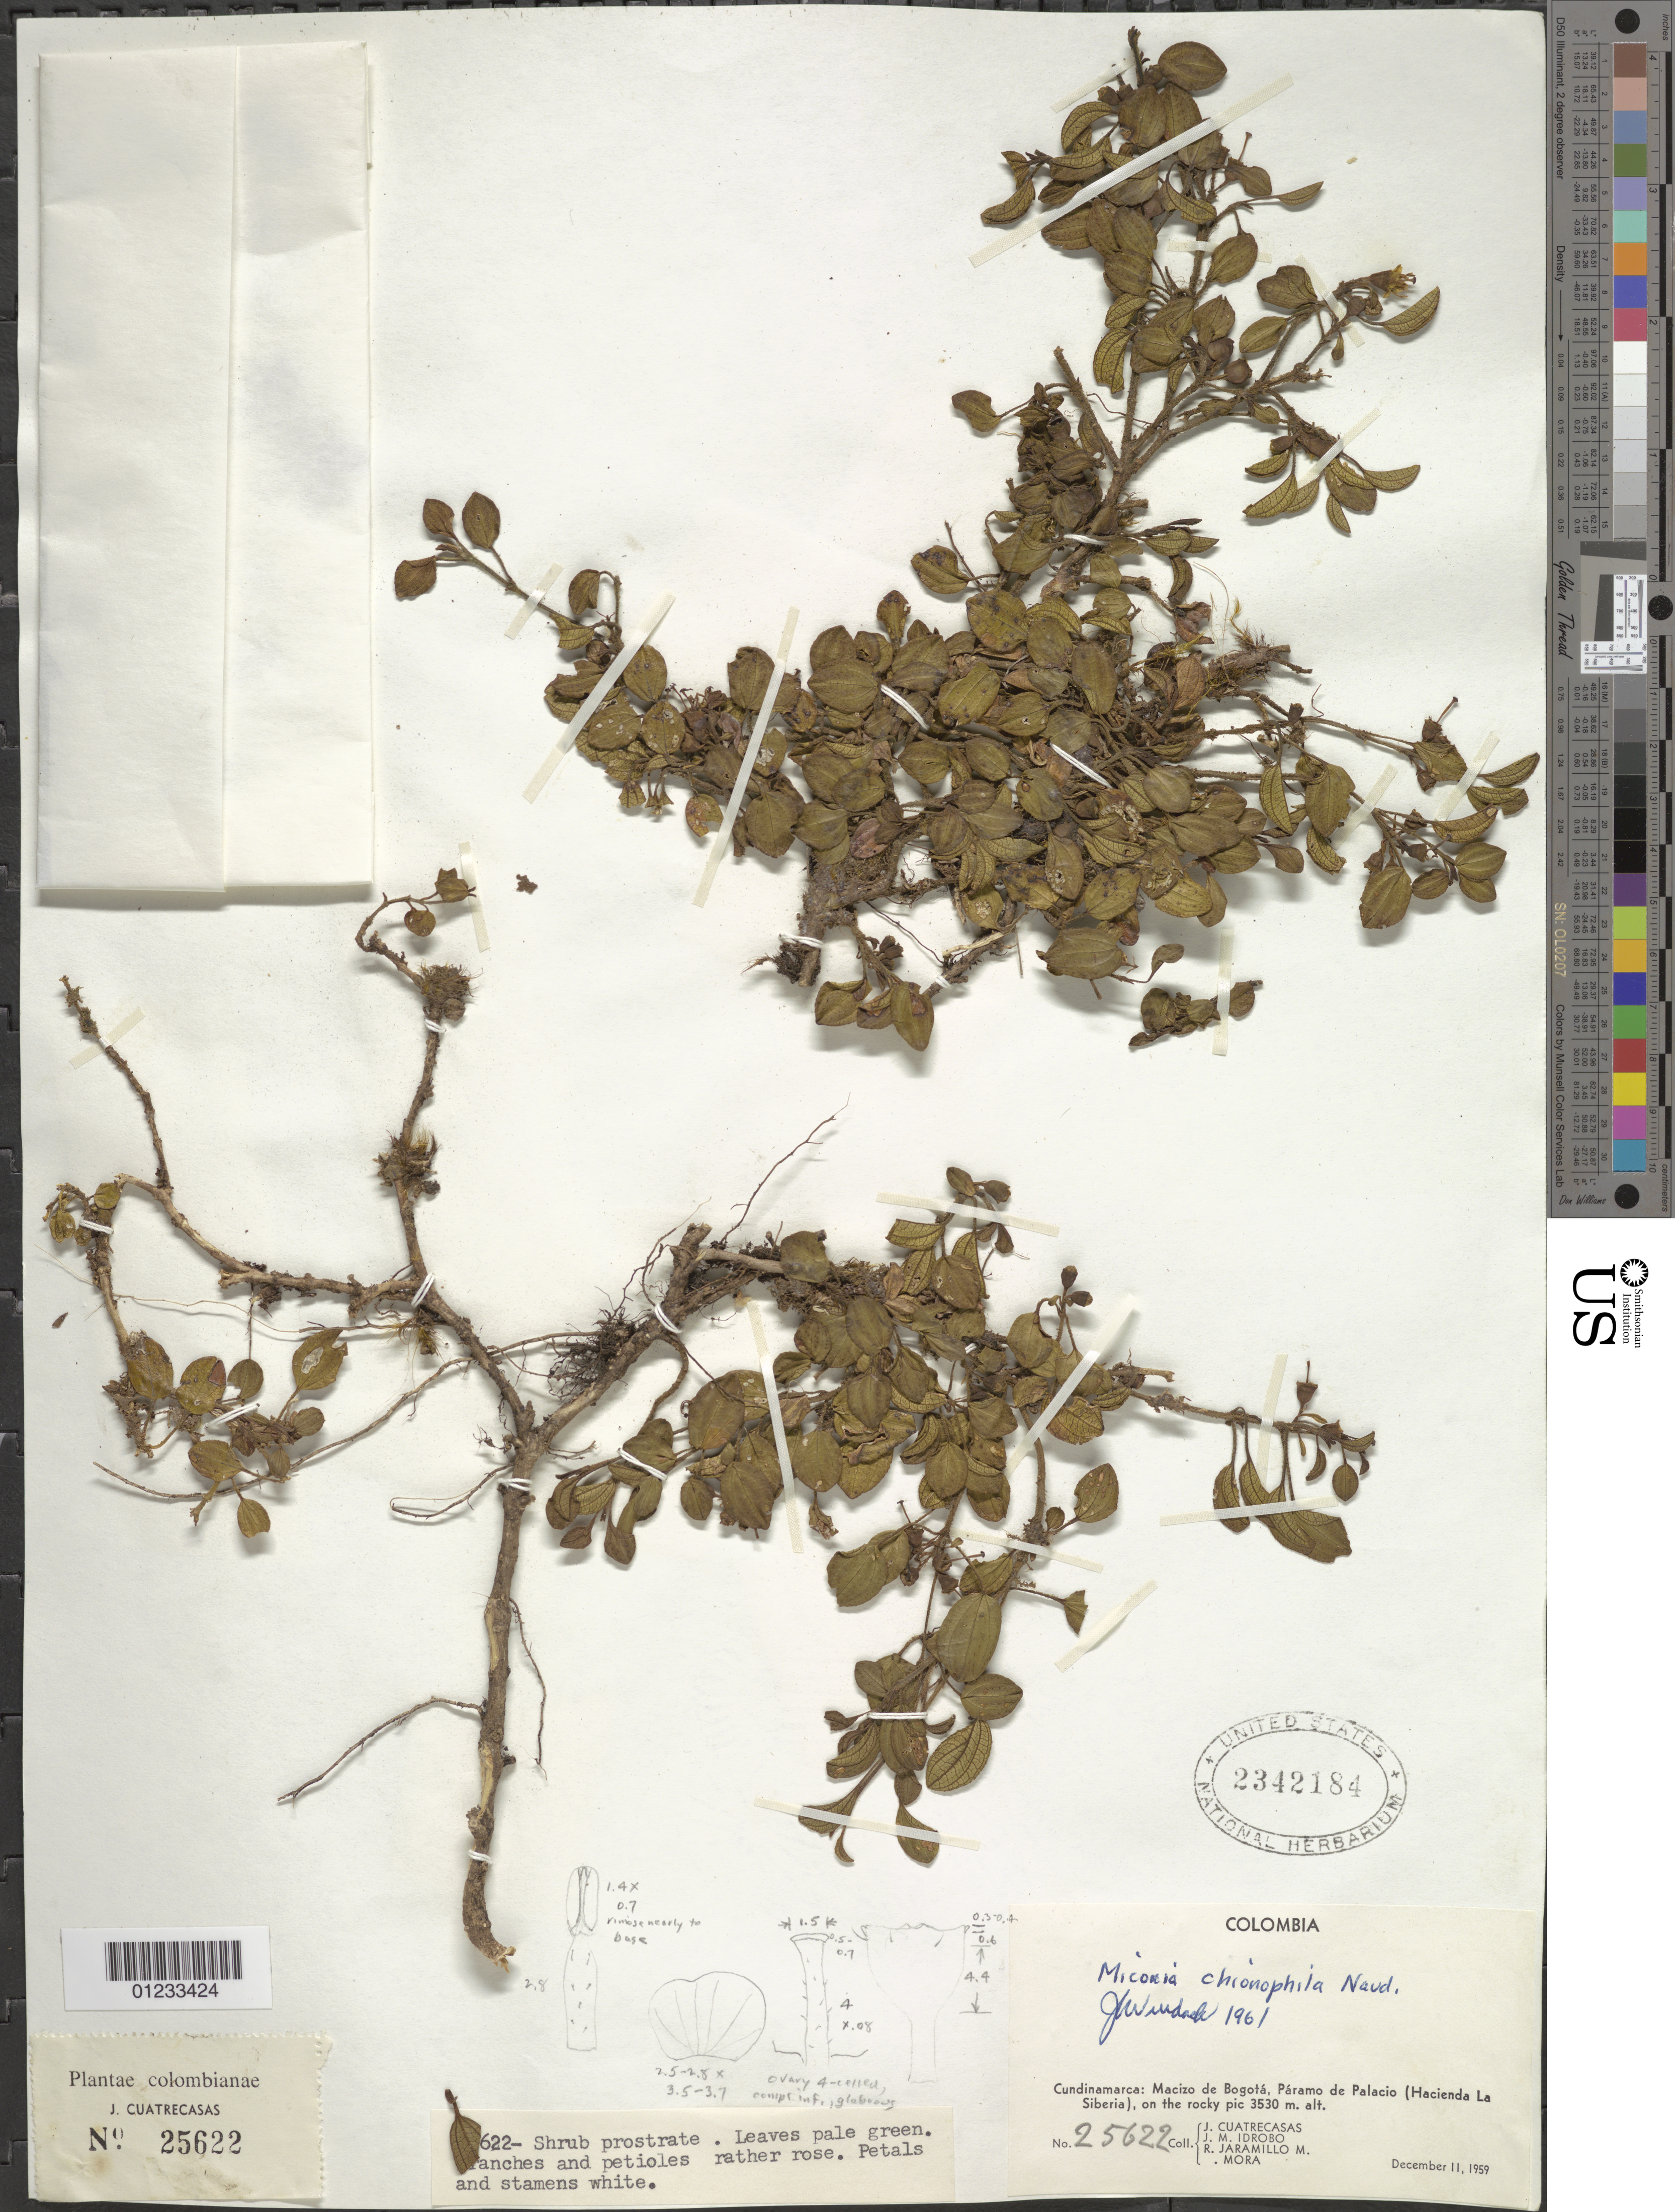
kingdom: Plantae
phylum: Tracheophyta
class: Magnoliopsida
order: Myrtales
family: Melastomataceae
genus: Miconia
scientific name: Miconia centrodesma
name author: Naudin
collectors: J. Cuatrecasas, J. M. Idrobo, R. Jaramillo M. & L. E. Mora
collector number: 25622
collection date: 1959-12-11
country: Colombia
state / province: Cundinamarca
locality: Macizo de Bogota, Paramo de Palacio (Hacienda La Siberia), on the rocky pic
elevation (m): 3530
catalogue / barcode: US 2342184